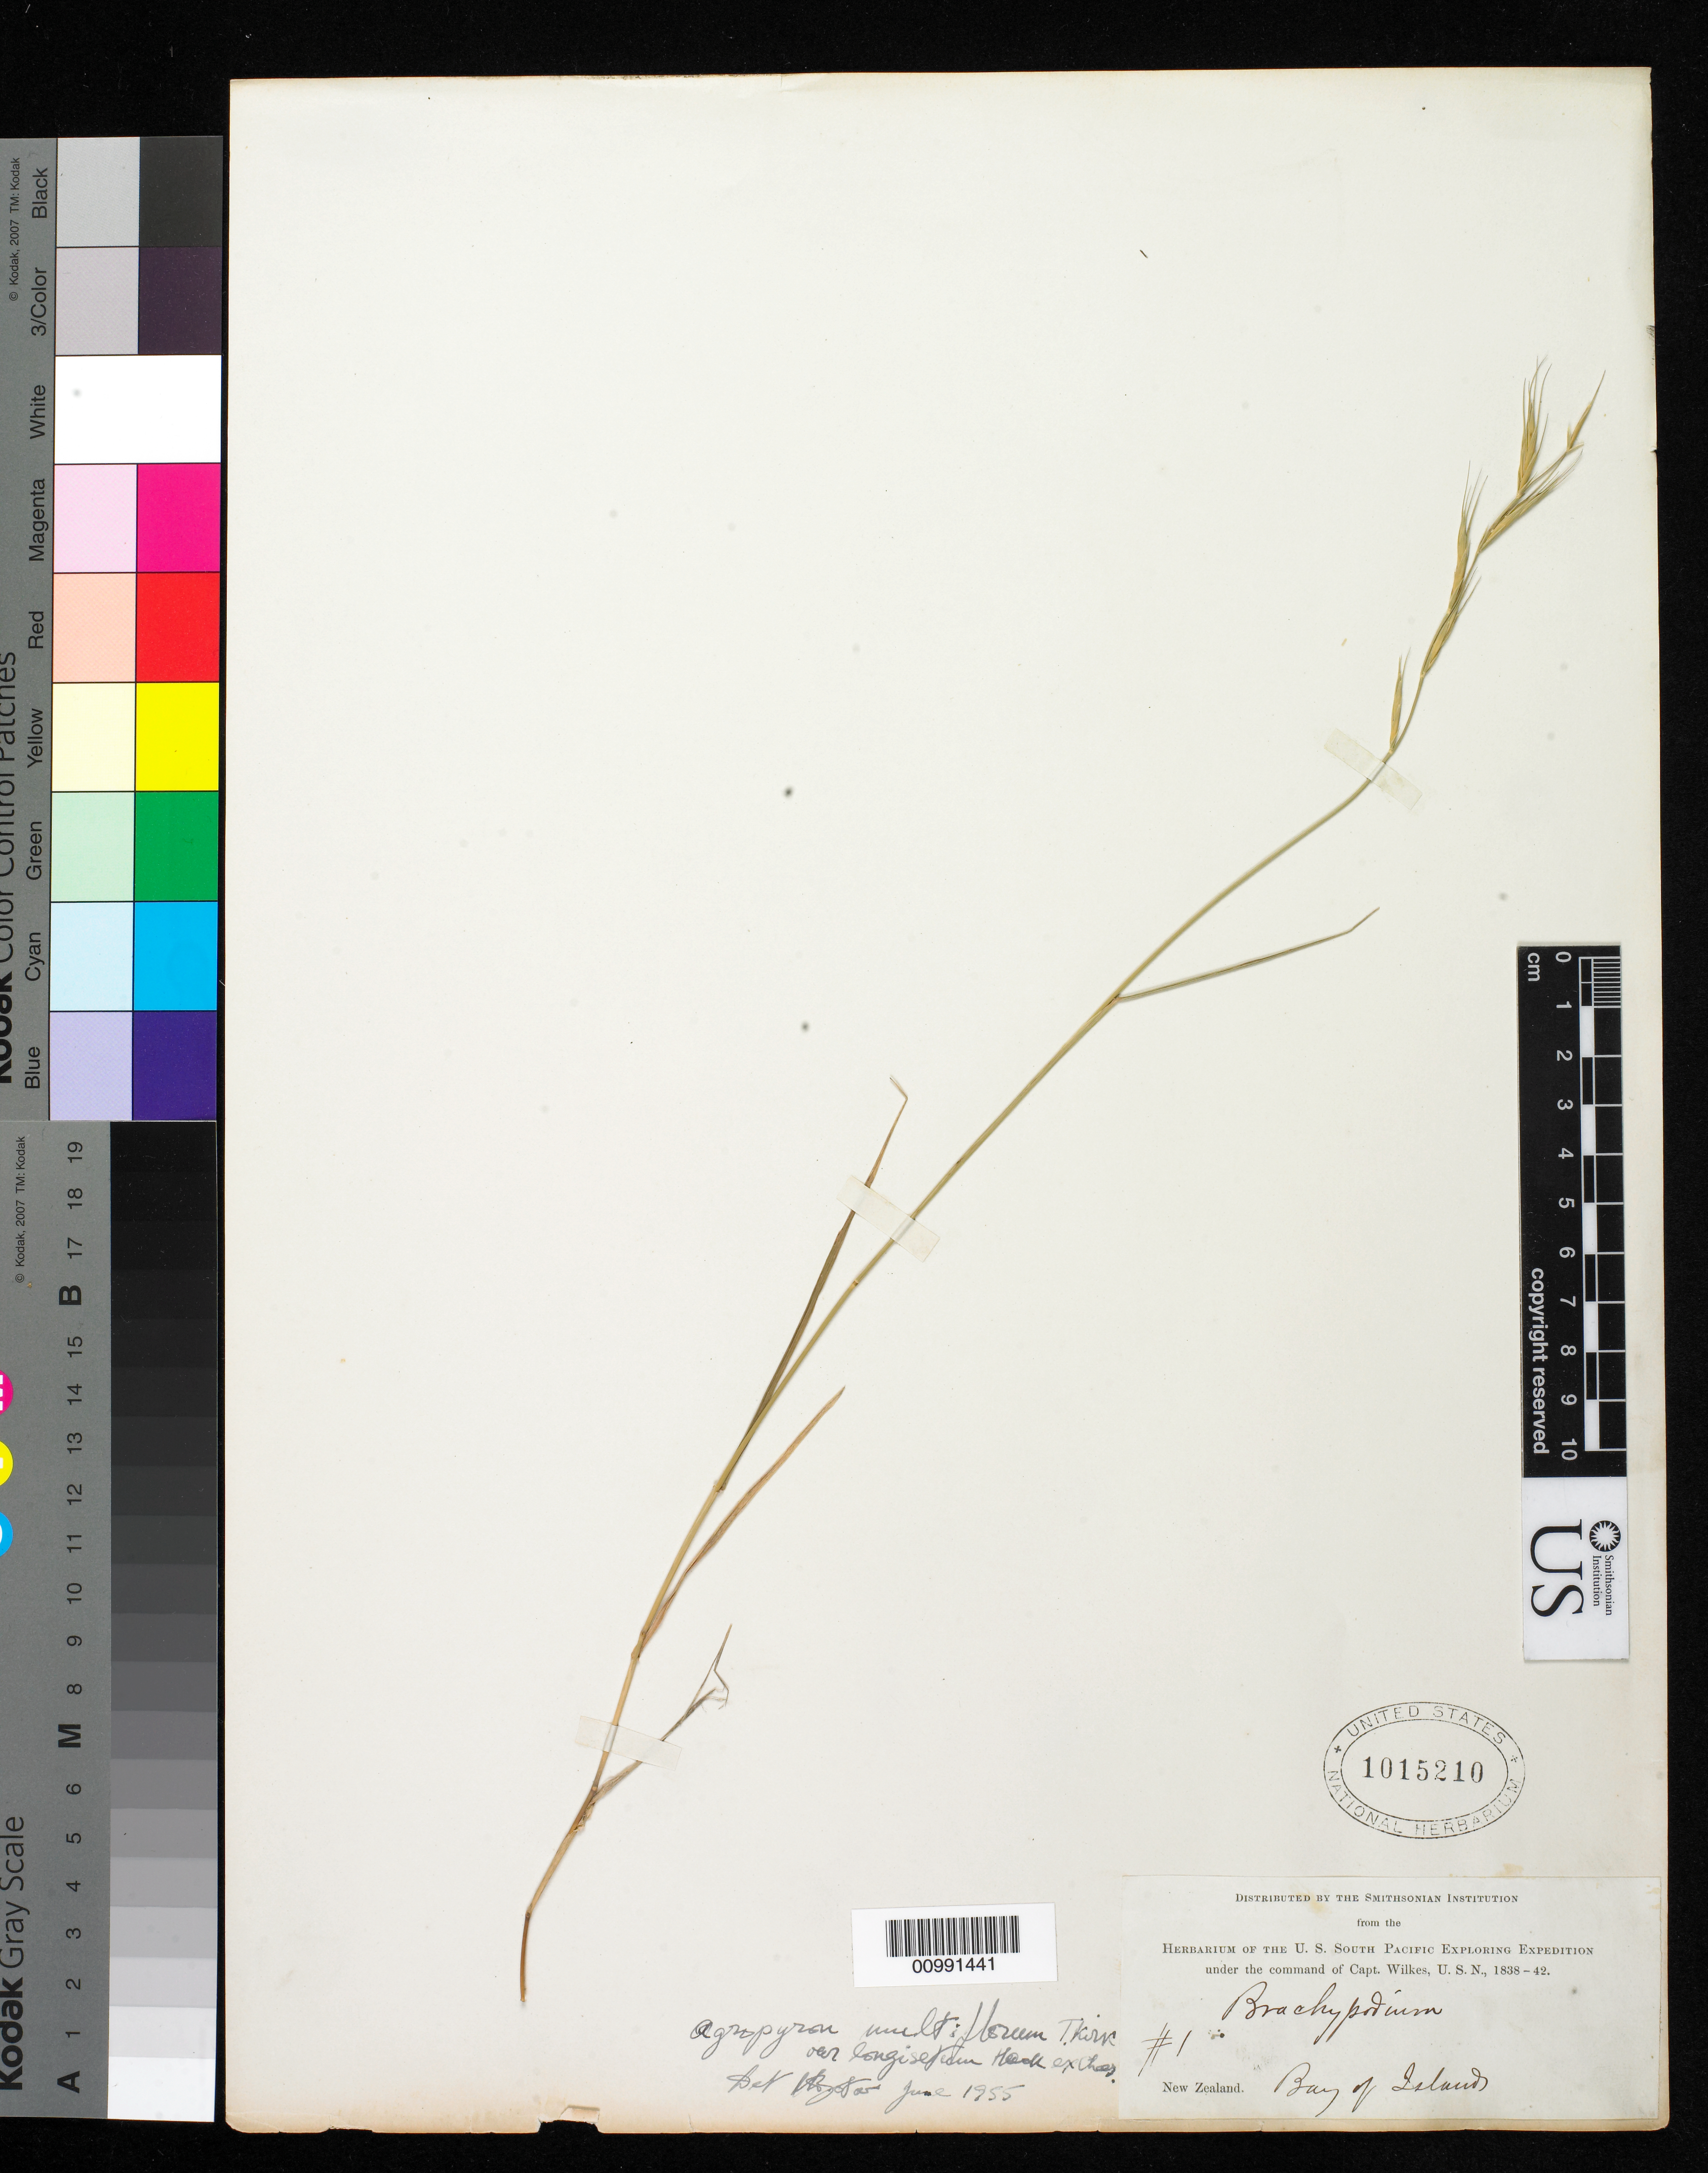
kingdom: Plantae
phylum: Tracheophyta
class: Liliopsida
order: Poales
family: Poaceae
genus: Brachypodium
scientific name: Brachypodium sp.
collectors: Wilkes Explor. Exped.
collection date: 1838/1842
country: New Zealand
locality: Bay of Islands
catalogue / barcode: US 1015210